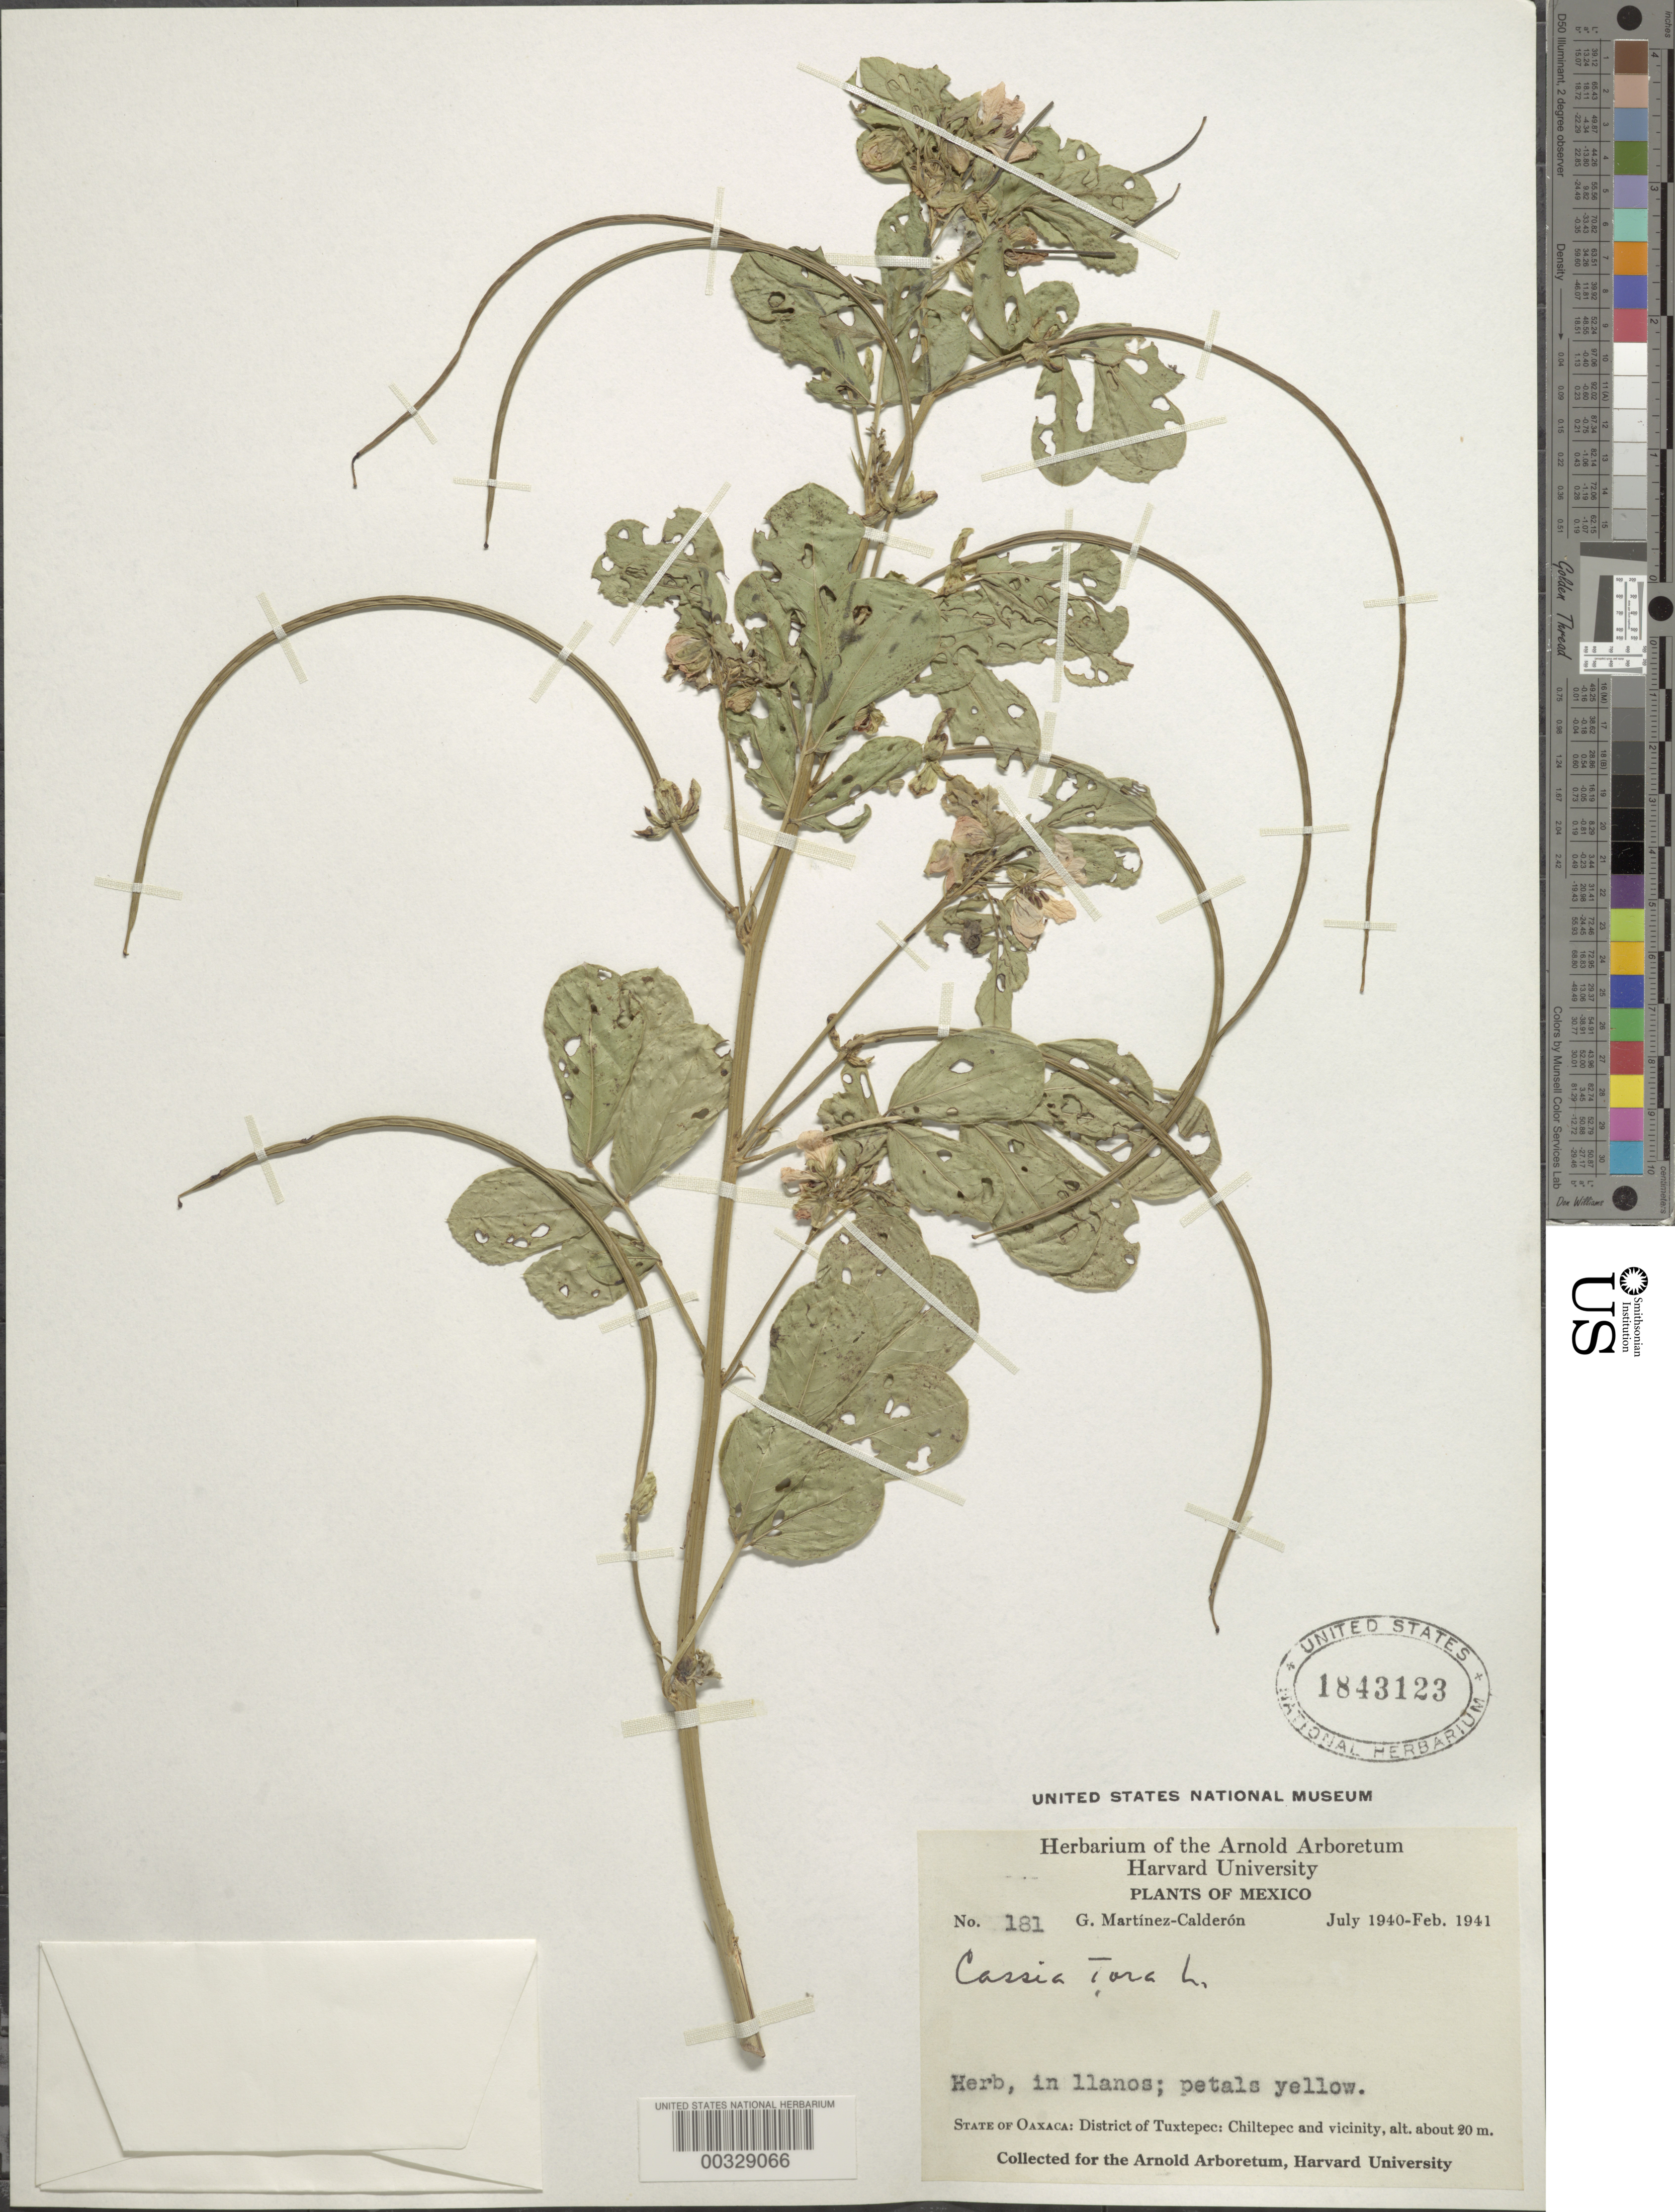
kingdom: Plantae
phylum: Tracheophyta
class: Magnoliopsida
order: Fabales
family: Fabaceae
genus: Senna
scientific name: Senna obtusifolia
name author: (L.) H.S. Irwin & Barneby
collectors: G. Martínez Calderón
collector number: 181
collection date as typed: Jul 1940 to -- Feb 1941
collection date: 1940-07/1941-02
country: Mexico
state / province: Oaxaca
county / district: San Juan Bautista Tuxtepec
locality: Tuxtepec mun. (?), Chiltepec and vicinity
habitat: In llanos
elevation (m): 20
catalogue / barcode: US 1843123